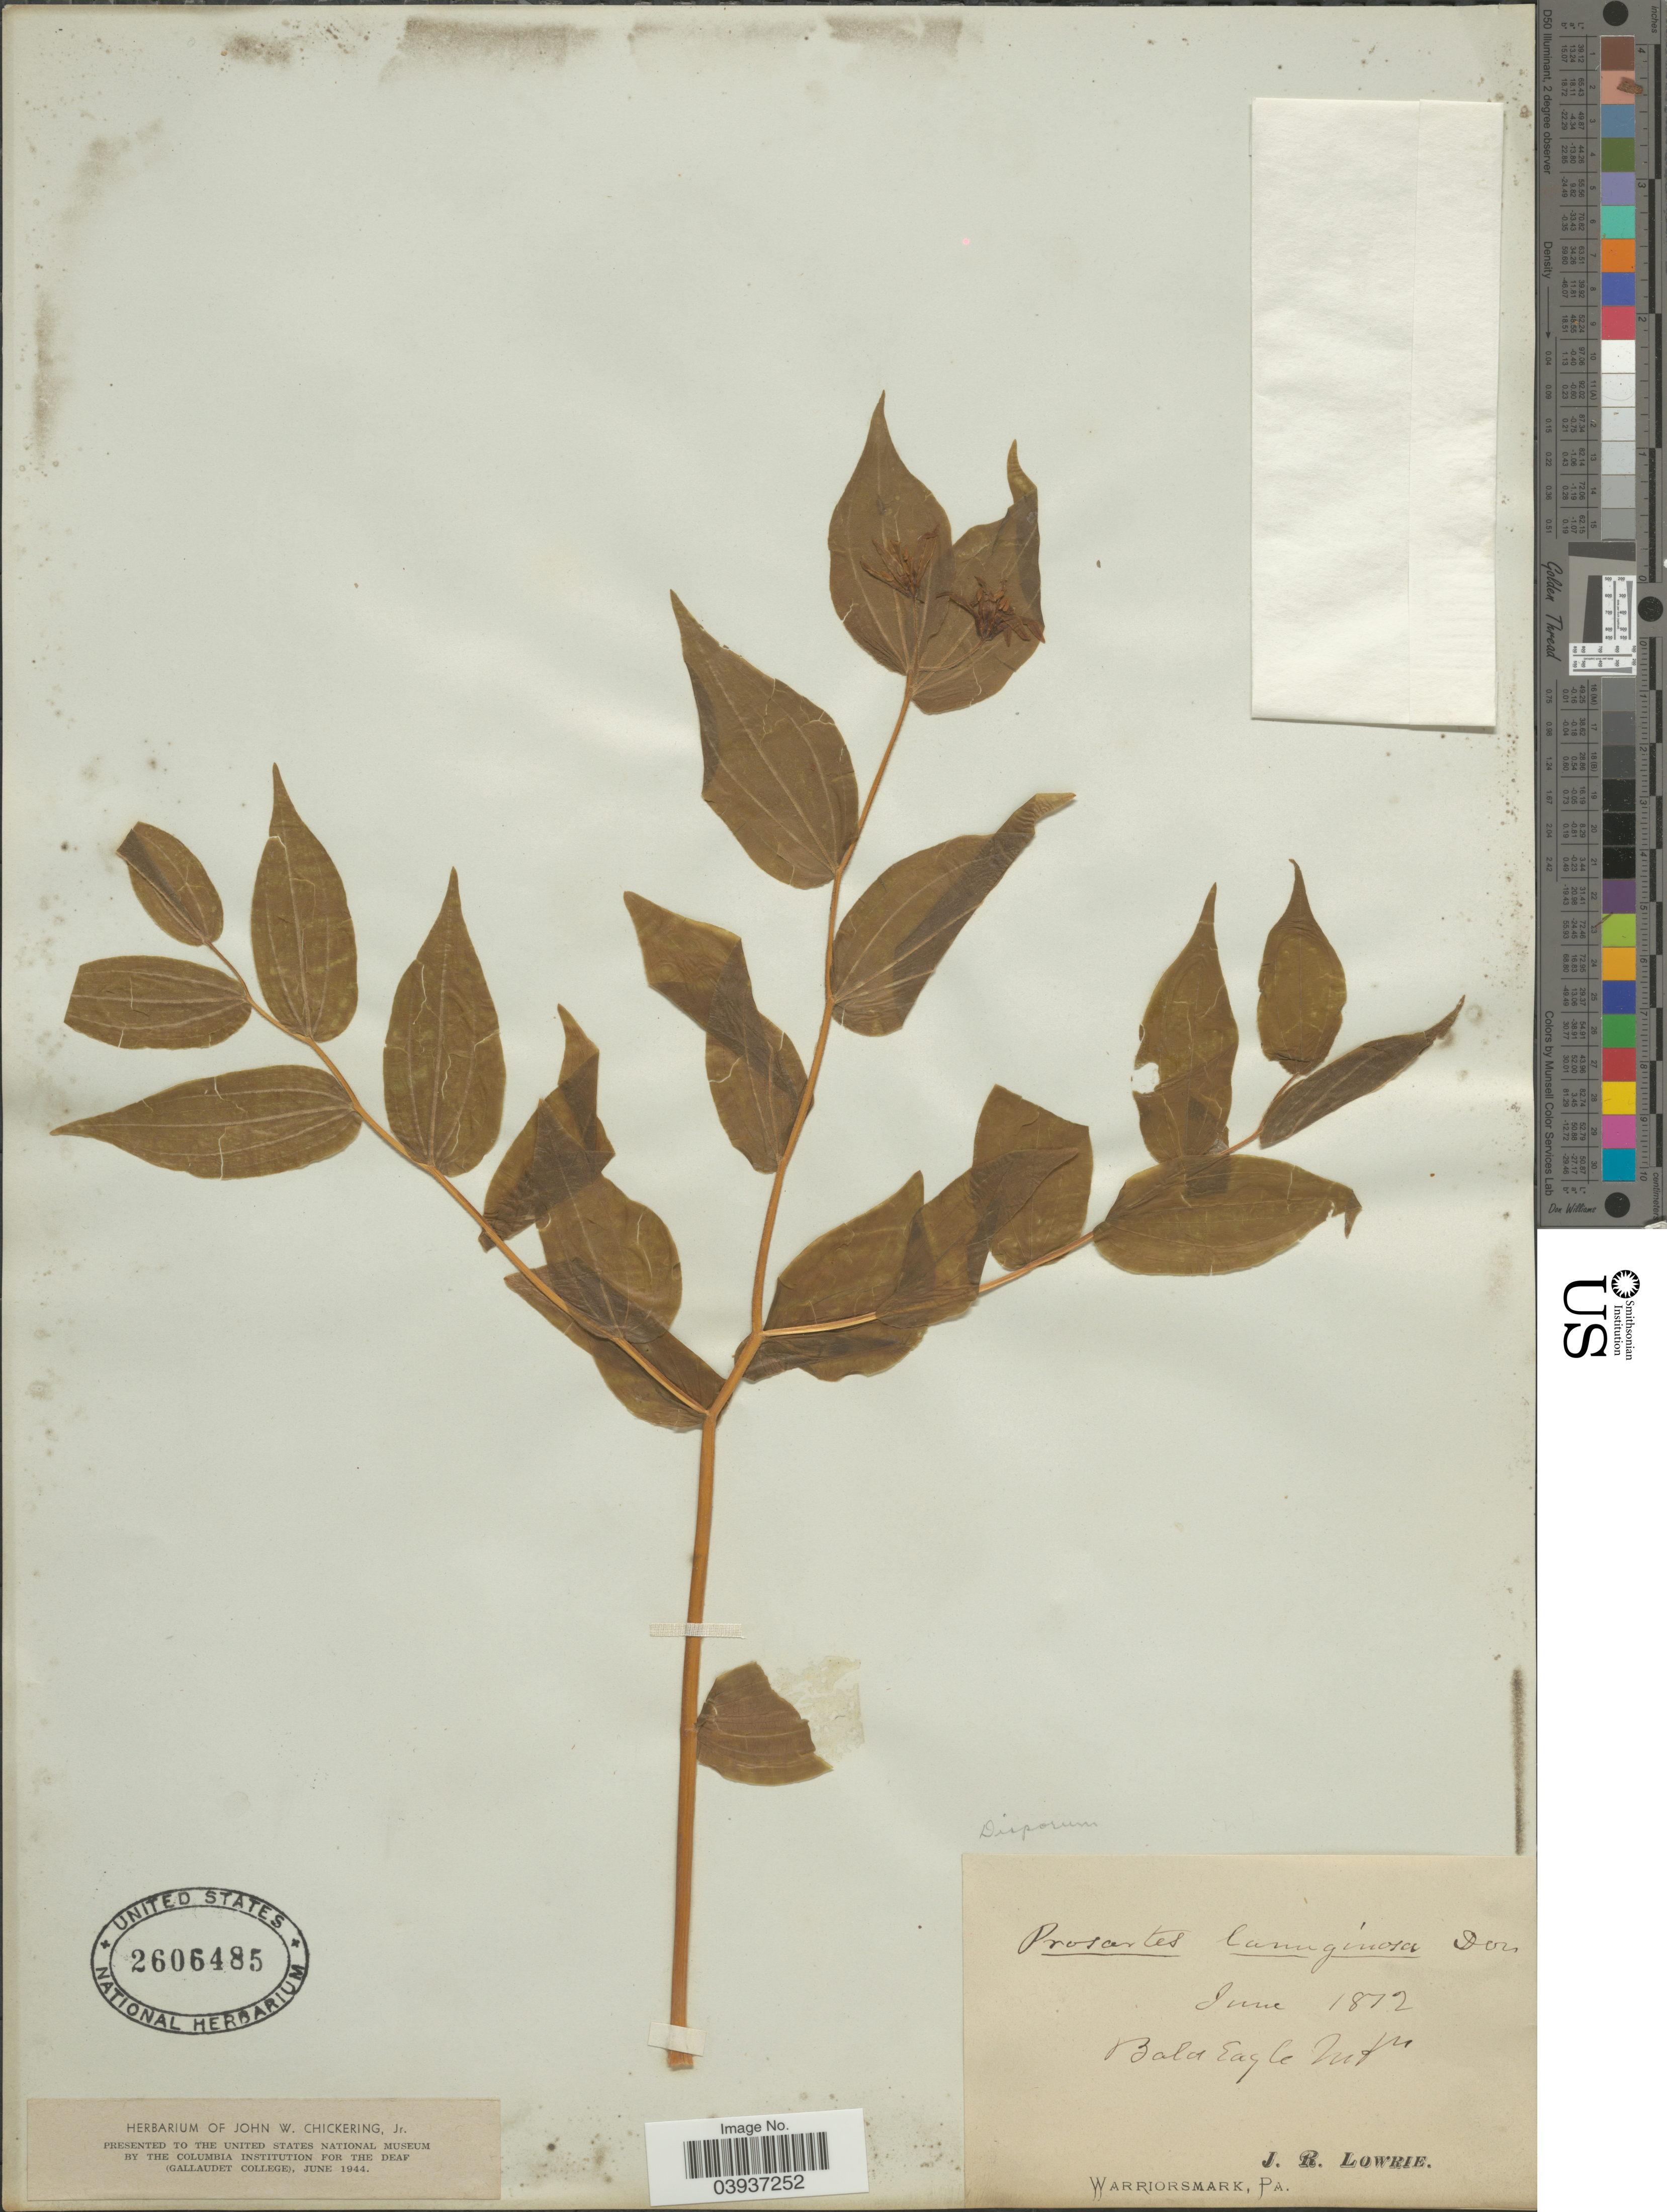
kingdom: Plantae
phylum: Tracheophyta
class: Liliopsida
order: Liliales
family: Colchicaceae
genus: Disporum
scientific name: Disporum lanuginosum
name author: (Michx.) G. Nicholson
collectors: J. Lowrie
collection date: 1872-06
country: United States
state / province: Pennsylvania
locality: Bald Eagle Mtn.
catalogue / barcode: US 2606485